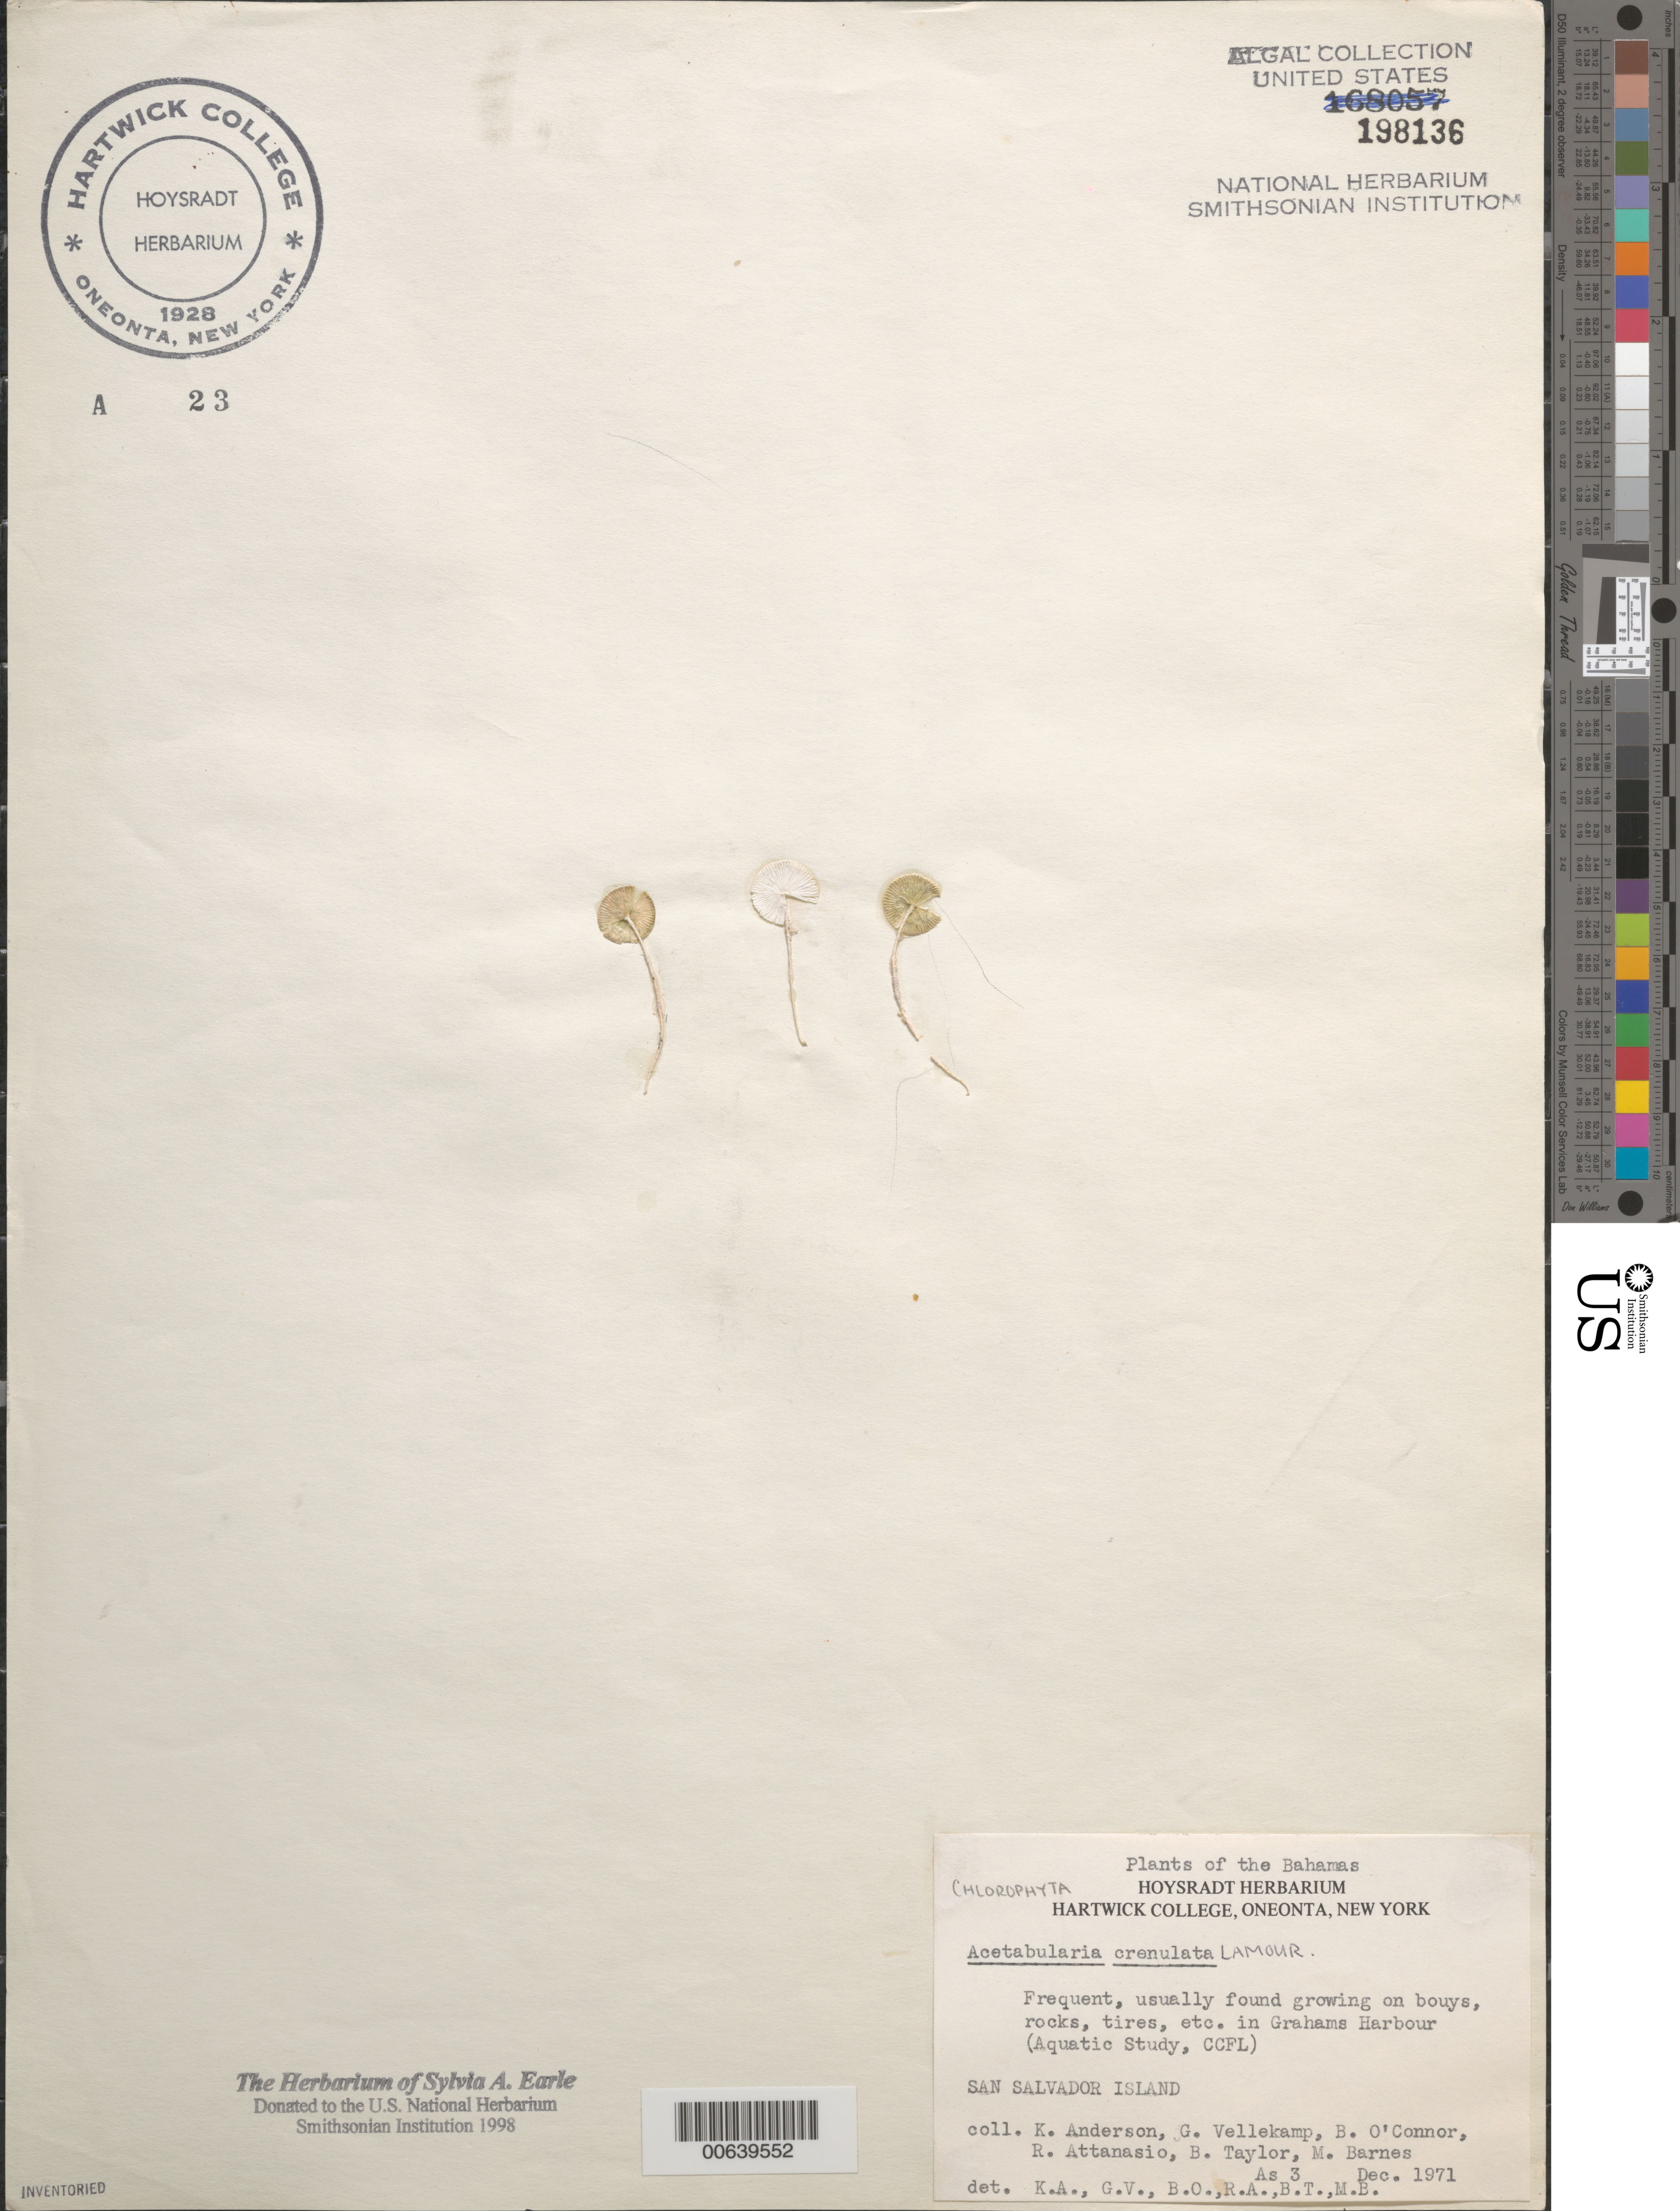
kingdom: Plantae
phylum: Chlorophyta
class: Ulvophyceae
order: Dasycladales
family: Polyphysaceae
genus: Acetabularia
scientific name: Acetabularia acetabulum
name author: J.V.Lamouroux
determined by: Anderson, K.; et al.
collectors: K. Anderson, G. Vellekamp, B. O'Connor, R. Attanasio, B. Taylor & M. Barnes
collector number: As 3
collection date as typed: Dec 1971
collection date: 1971-12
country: Bahamas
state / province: San Salvador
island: San Salvador Island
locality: Grahams Harbour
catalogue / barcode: US 198136